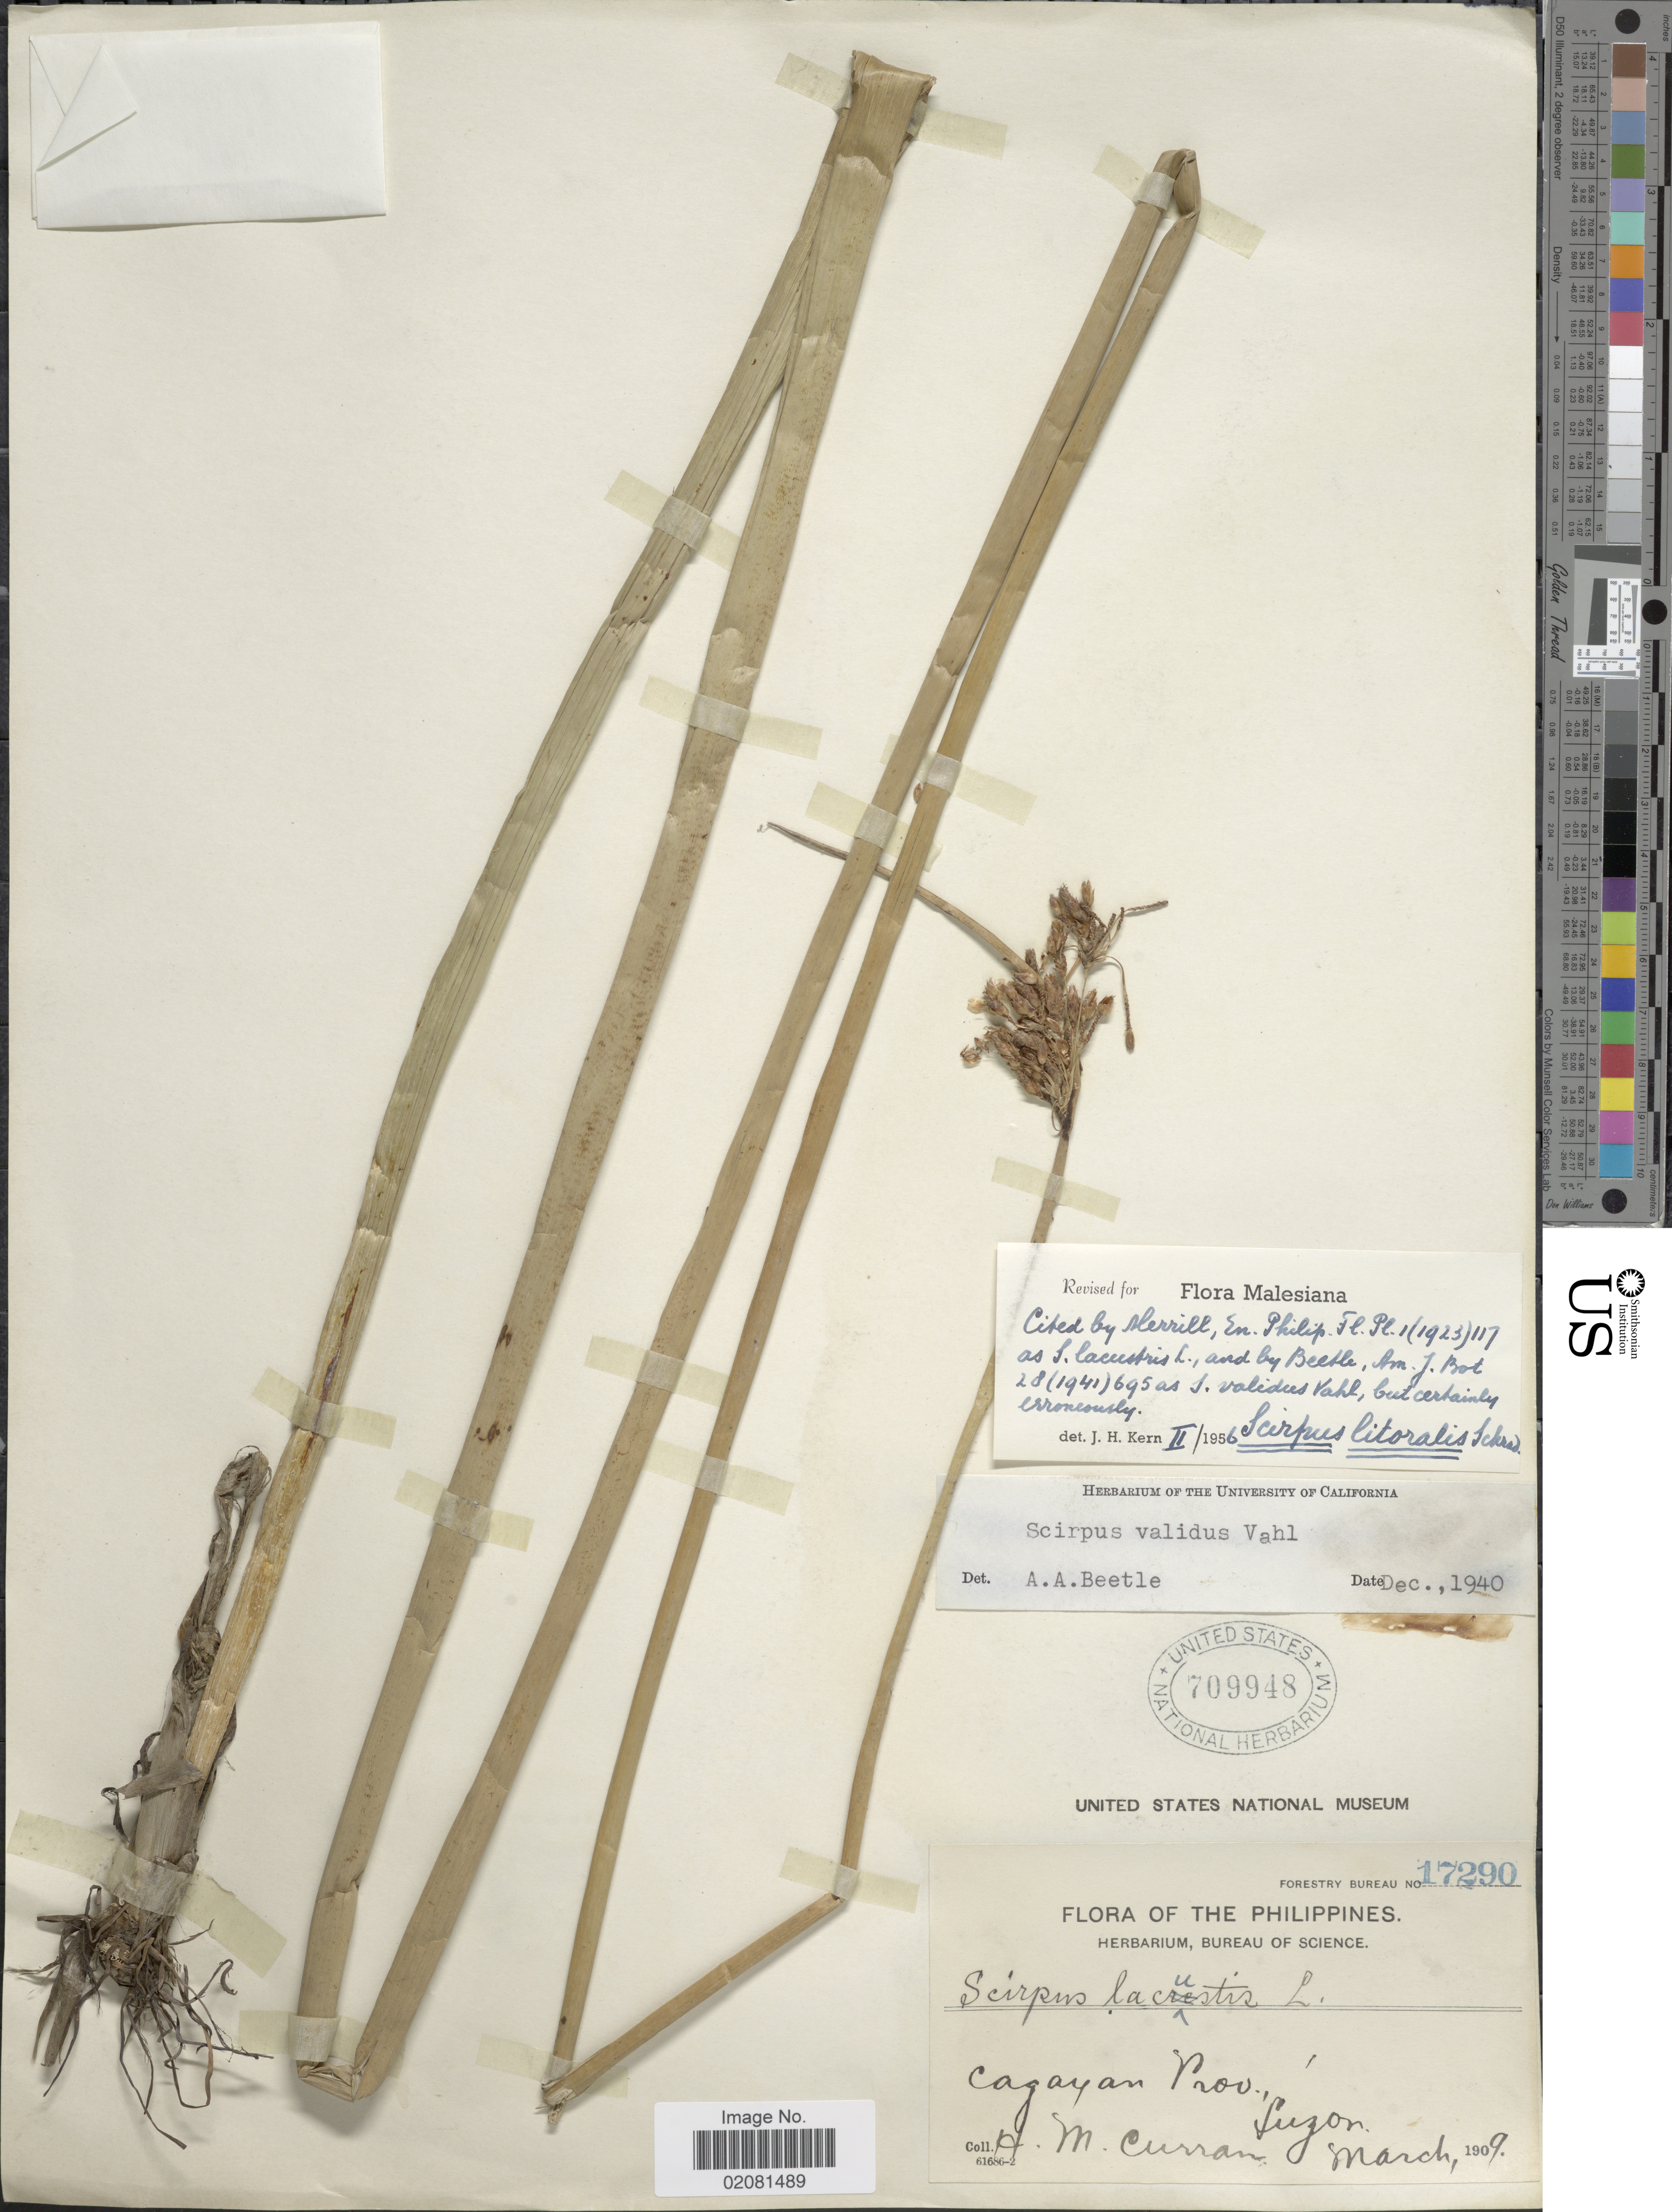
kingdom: Plantae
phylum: Tracheophyta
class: Liliopsida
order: Poales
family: Cyperaceae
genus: Schoenoplectus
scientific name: Schoenoplectus litoralis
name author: (Schrad.) Palla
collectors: H. M. Curran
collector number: Forestry Bureau 17290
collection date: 1909-03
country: Philippines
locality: Cagayan Prov., Luzon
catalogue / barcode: US 709948